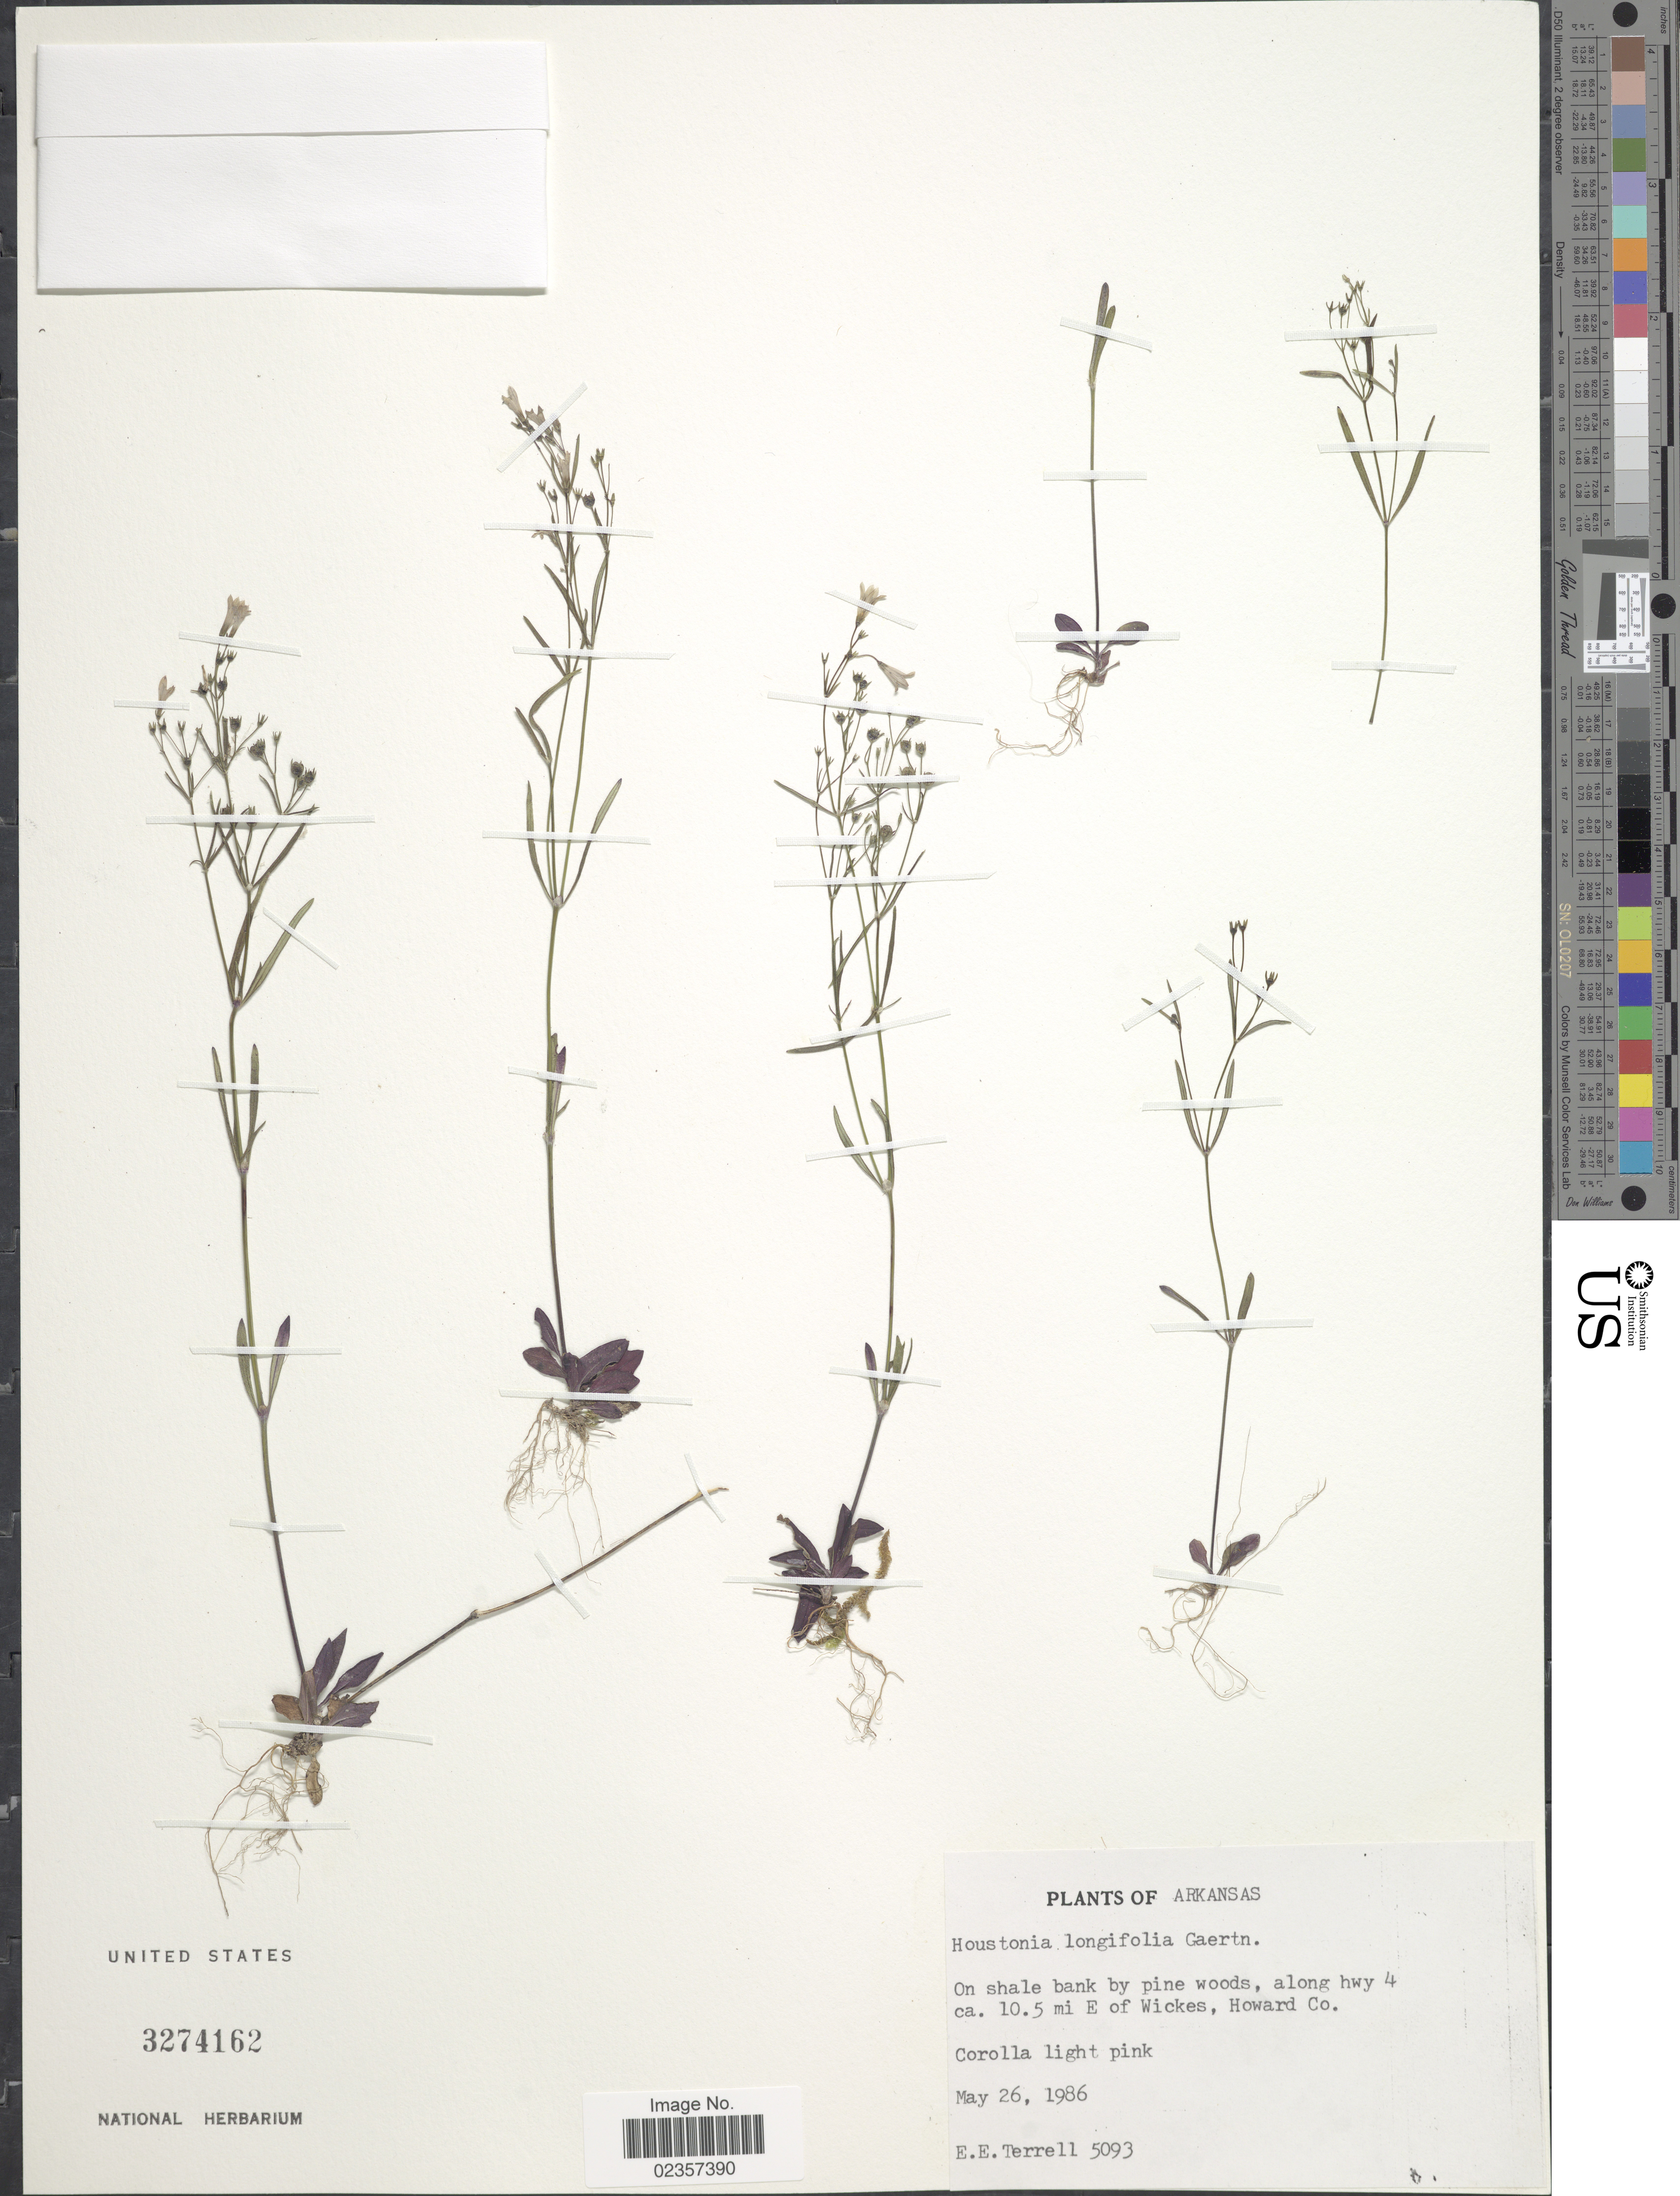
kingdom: Plantae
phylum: Tracheophyta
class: Magnoliopsida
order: Gentianales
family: Rubiaceae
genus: Houstonia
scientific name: Houstonia longifolia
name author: Gaertn.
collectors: E. E. Terrell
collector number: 5093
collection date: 1986-05-26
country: United States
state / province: Arkansas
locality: One shale bank by pine woods, along hwy 4 ca. 10.5 mi E of Wickes, Howard Co.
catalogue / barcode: US 3274162